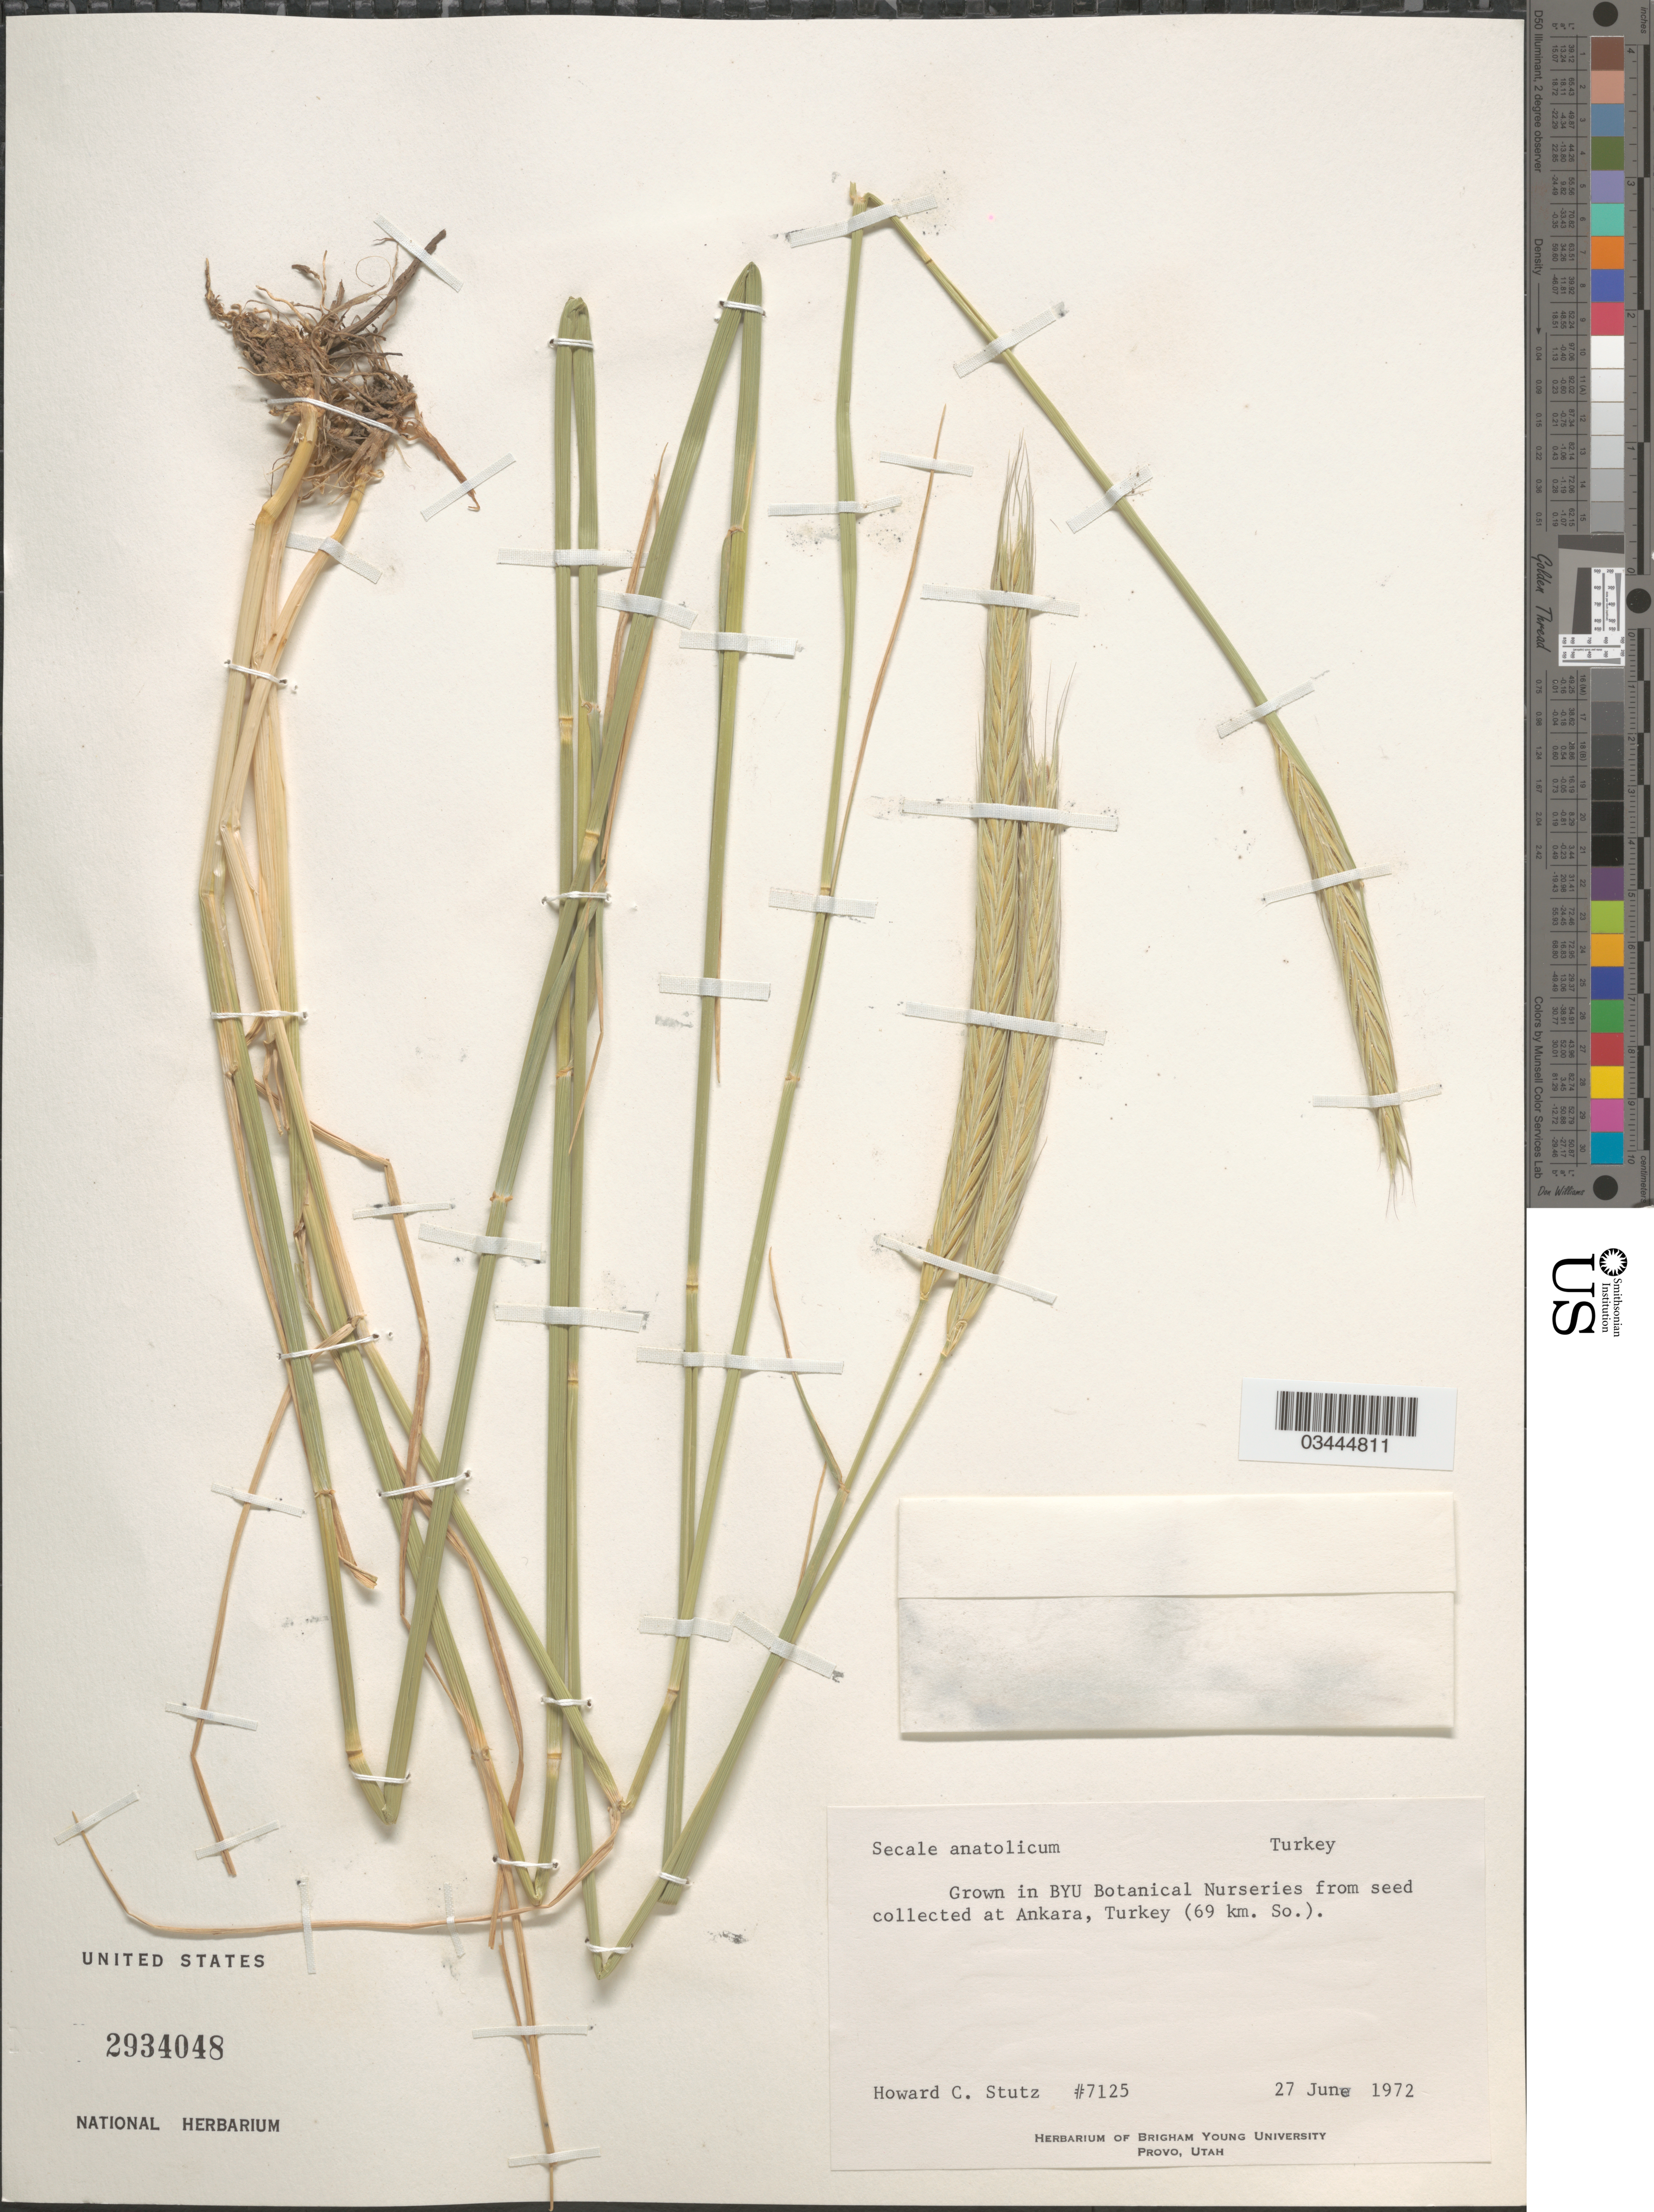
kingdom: Plantae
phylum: Tracheophyta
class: Liliopsida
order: Poales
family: Poaceae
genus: Secale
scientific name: Secale anatolicum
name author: Boiss.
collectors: H. Stutz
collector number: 7125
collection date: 1972-06-27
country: United States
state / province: Utah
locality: In BYU Botanical Nurseries.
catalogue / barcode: US 2934048